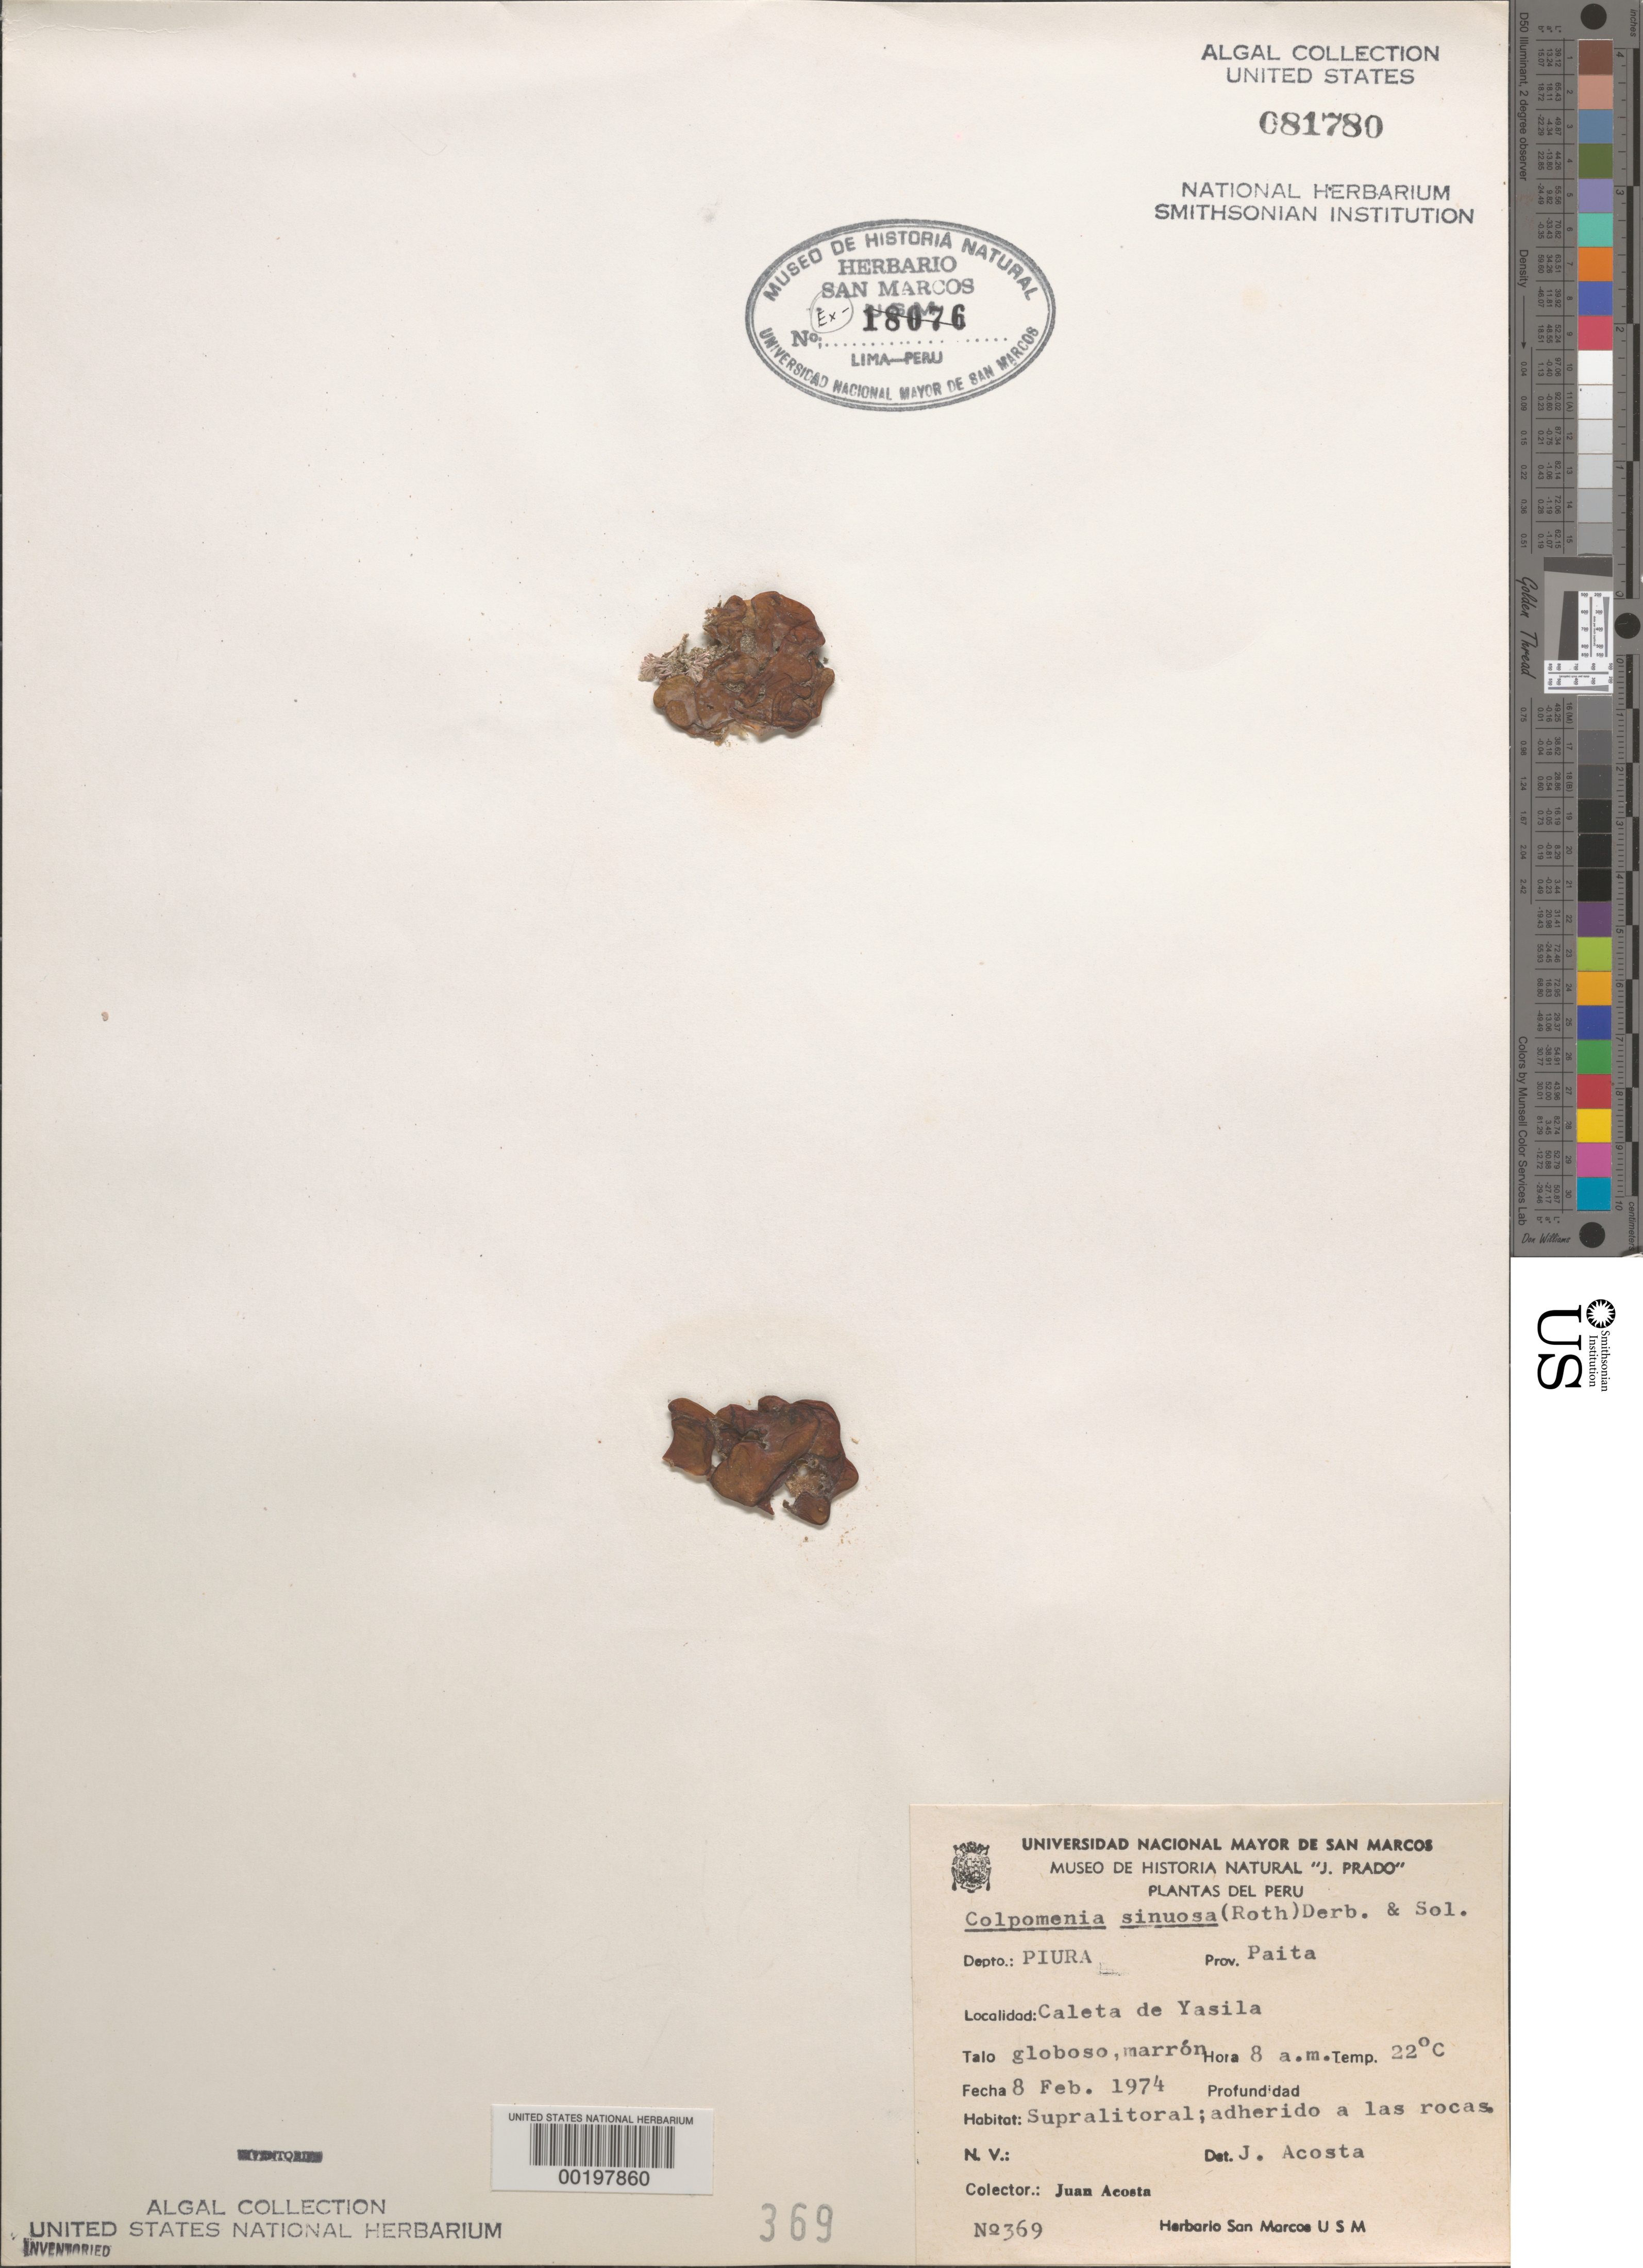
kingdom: Chromista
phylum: Ochrophyta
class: Phaeophyceae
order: Scytosiphonales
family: Scytosiphonaceae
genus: Colpomenia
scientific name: Colpomenia sinuosa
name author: (K. Mert. ex Roth) Derbes & Solier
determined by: Acosta, J.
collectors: J. Acosta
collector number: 369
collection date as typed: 08 Feb 1974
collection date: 1974-02-08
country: Peru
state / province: Piura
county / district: Paita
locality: Caleta de Yasila, Paita Province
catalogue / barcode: US 81780